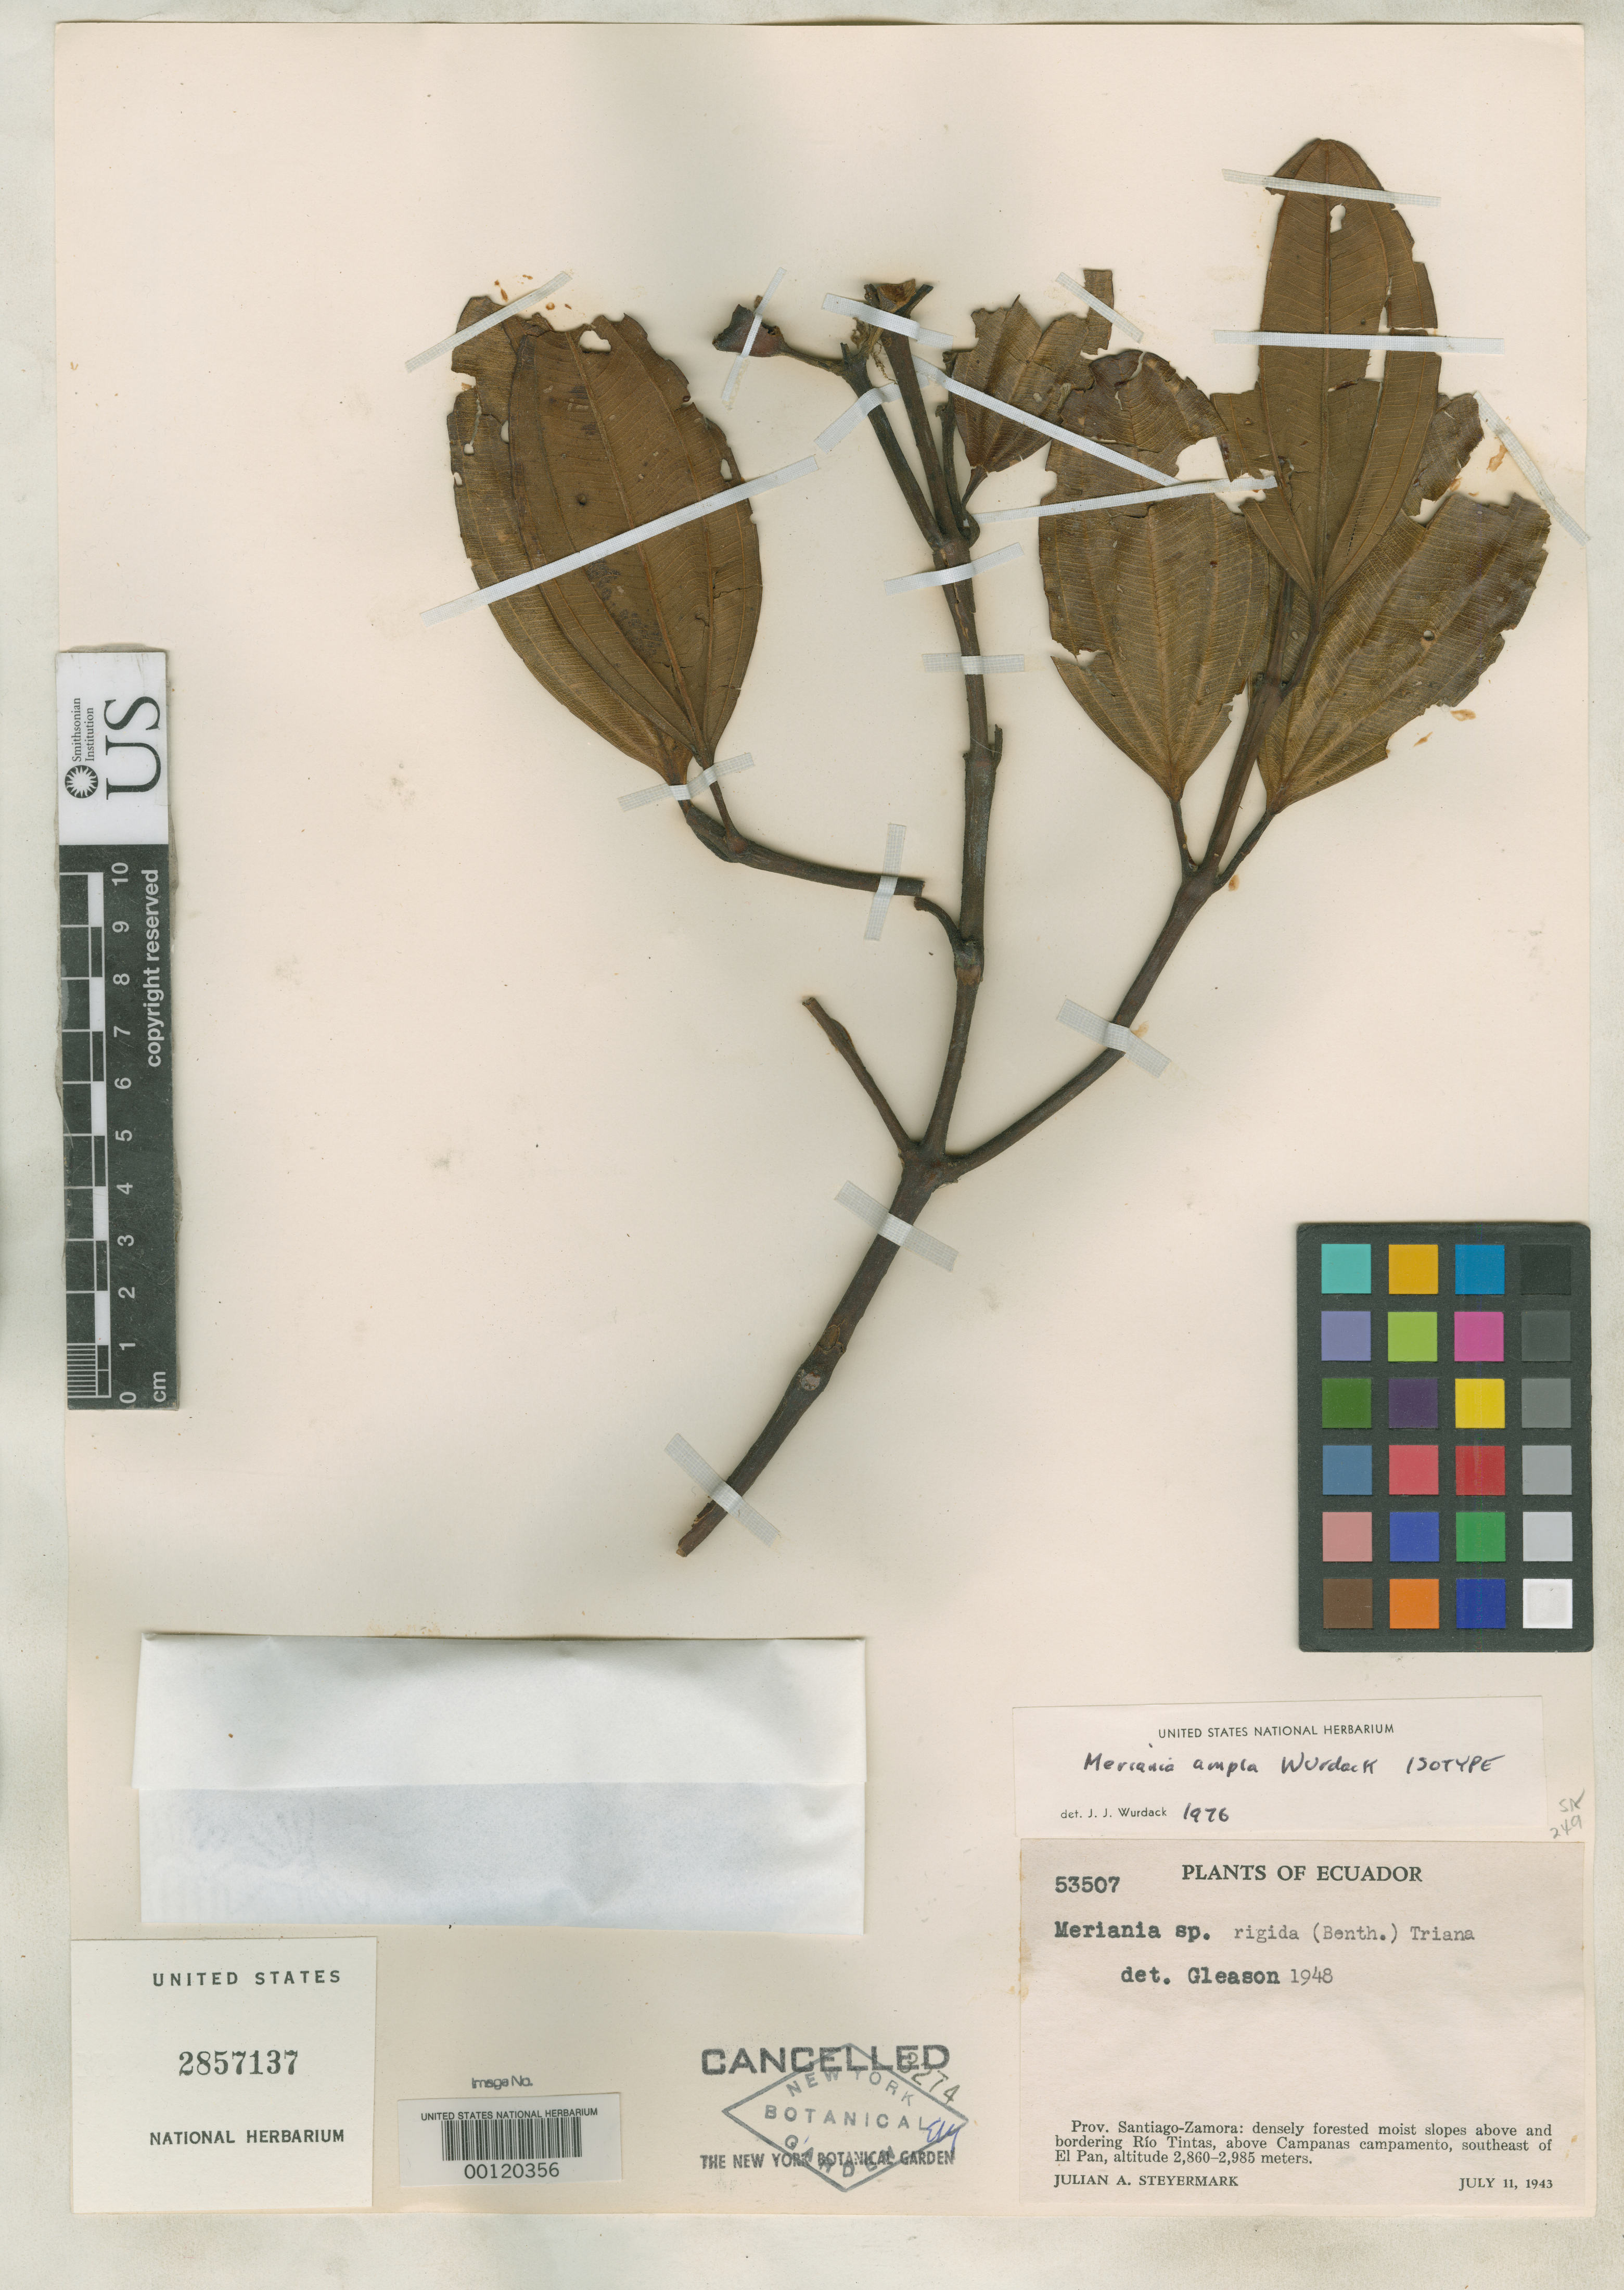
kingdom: Plantae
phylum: Tracheophyta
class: Magnoliopsida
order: Myrtales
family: Melastomataceae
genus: Meriania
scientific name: Meriania ampla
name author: Wurdack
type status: Isotype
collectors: J. Steyermark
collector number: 53507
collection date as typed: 11 Jul 1943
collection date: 1943-07-11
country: Ecuador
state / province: Morona-Santiago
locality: Rio Tintas, SE of el Pan.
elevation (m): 2860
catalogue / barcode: US 2857137